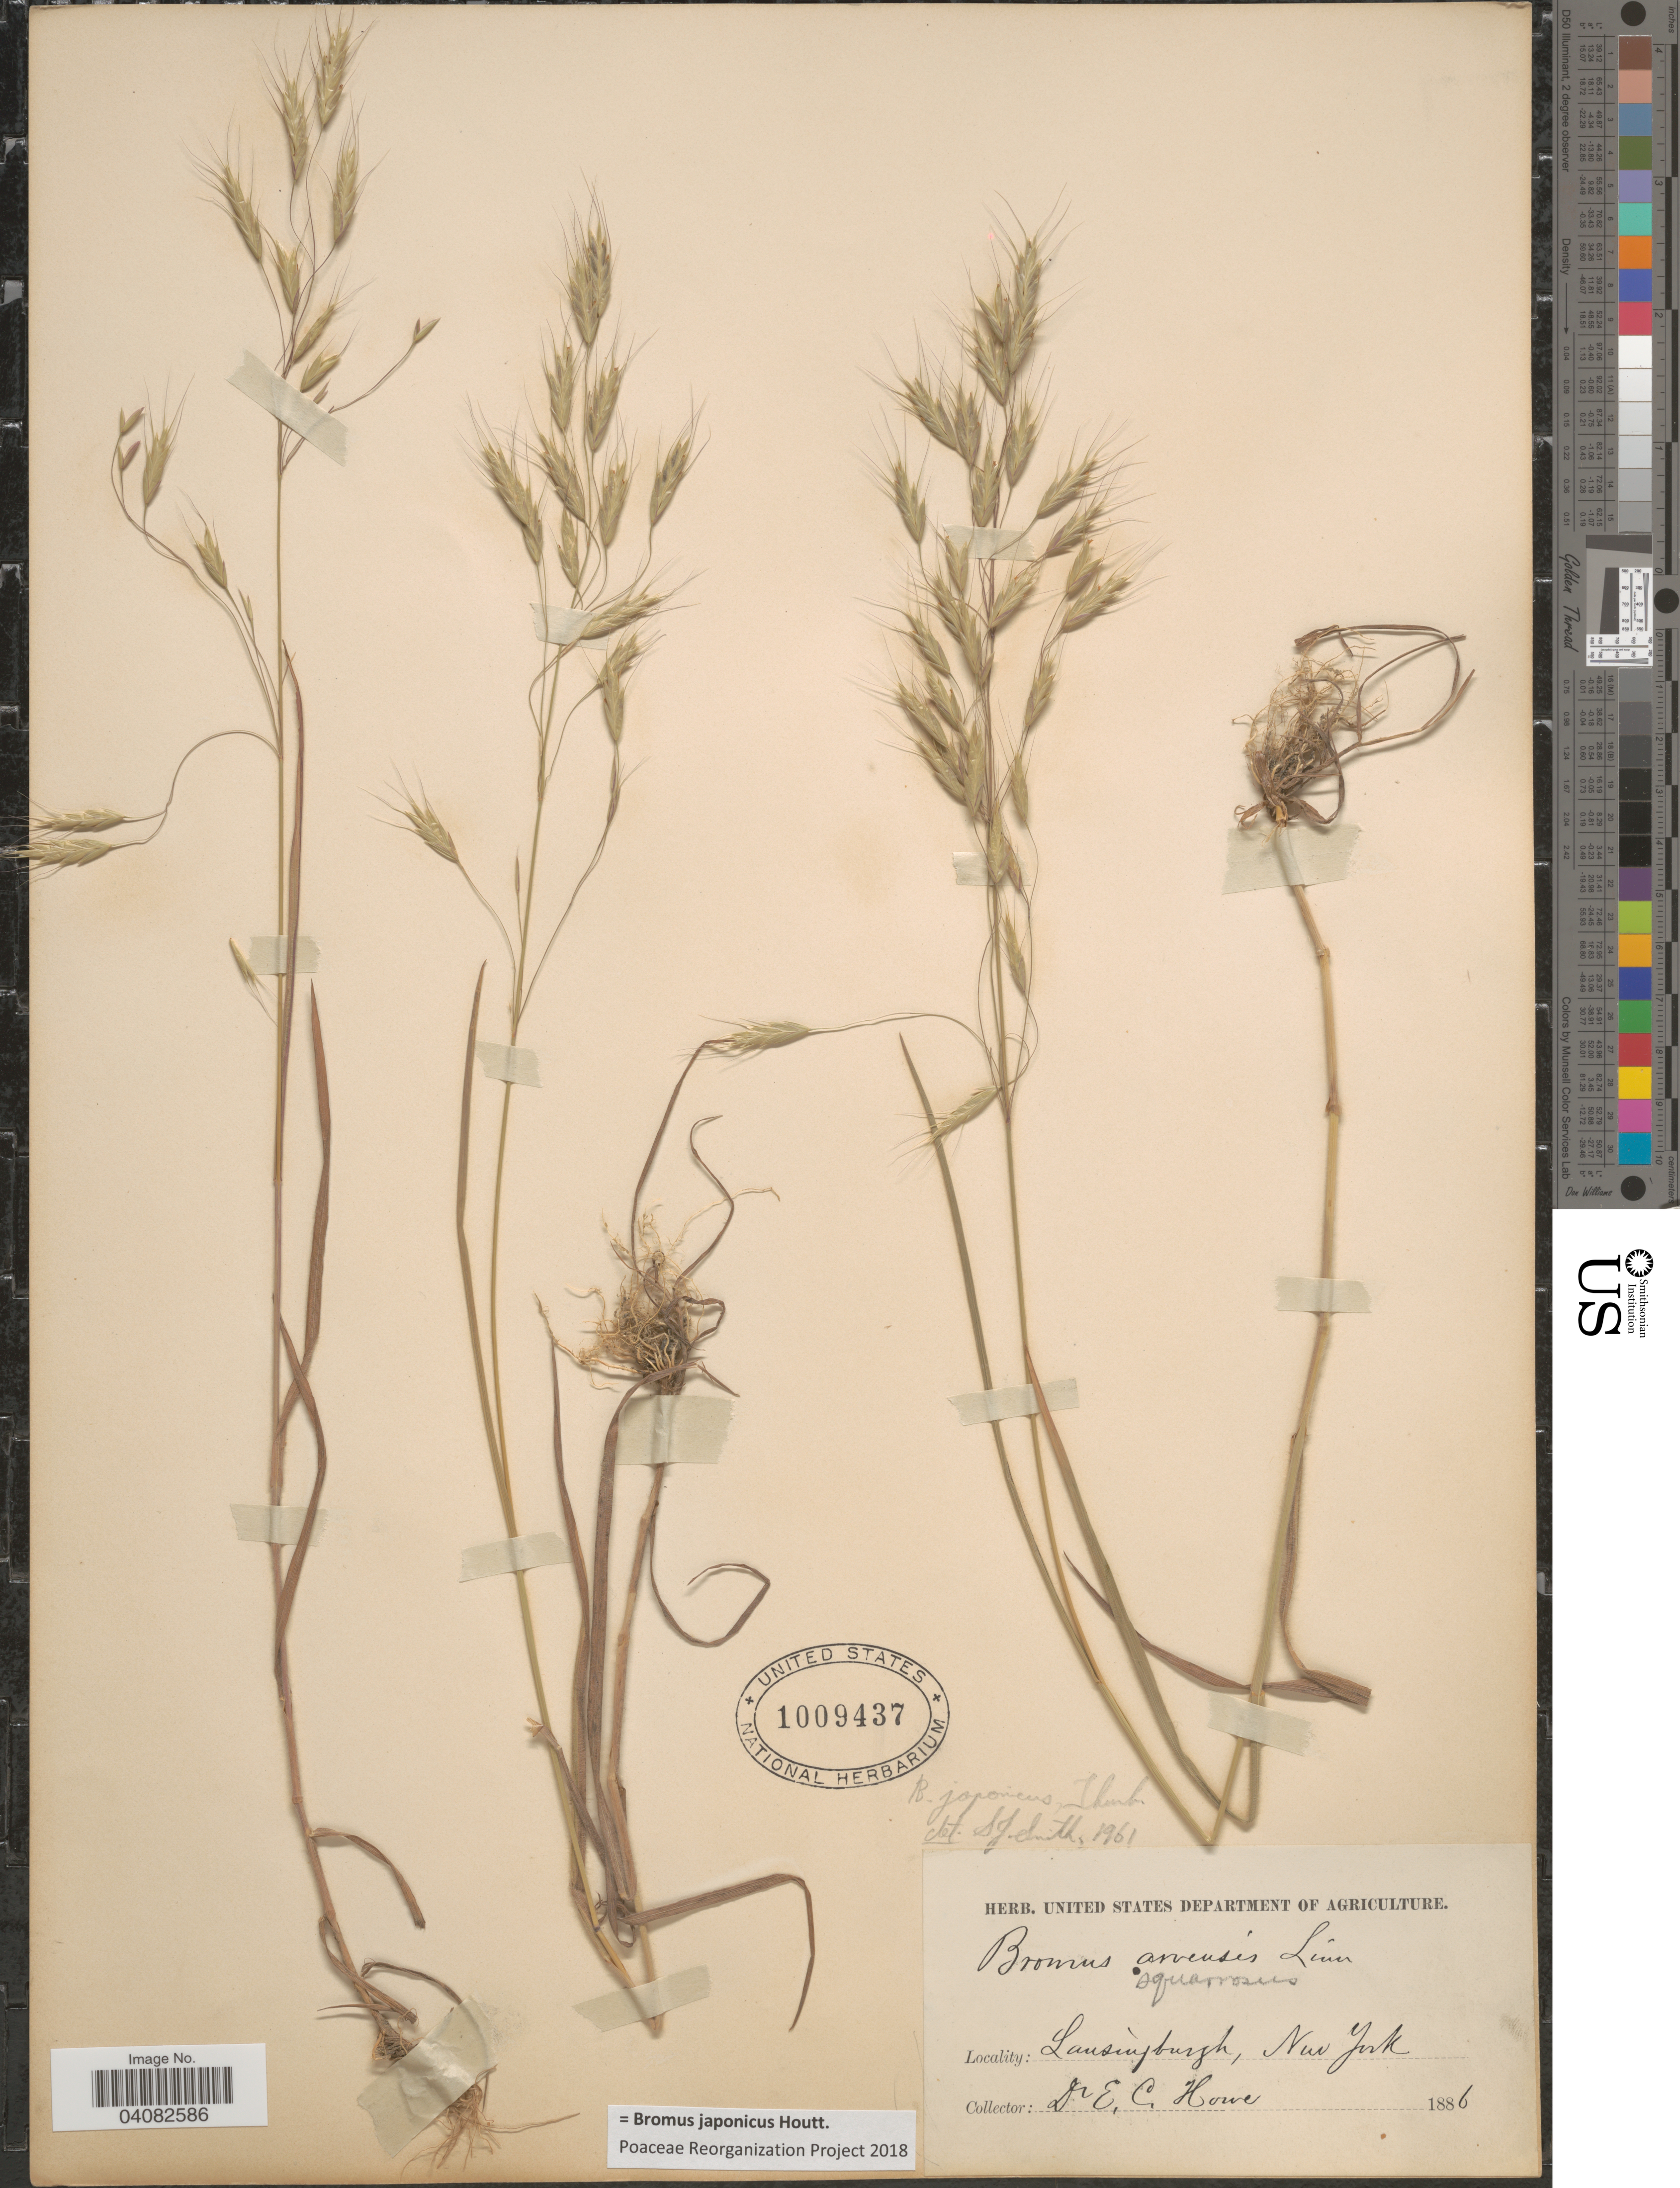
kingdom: Plantae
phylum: Tracheophyta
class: Liliopsida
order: Poales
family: Poaceae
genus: Bromus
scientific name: Bromus japonicus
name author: Houtt.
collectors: E. Howe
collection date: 1886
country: United States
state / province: New York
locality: Lansingburgh.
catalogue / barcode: US 1009437